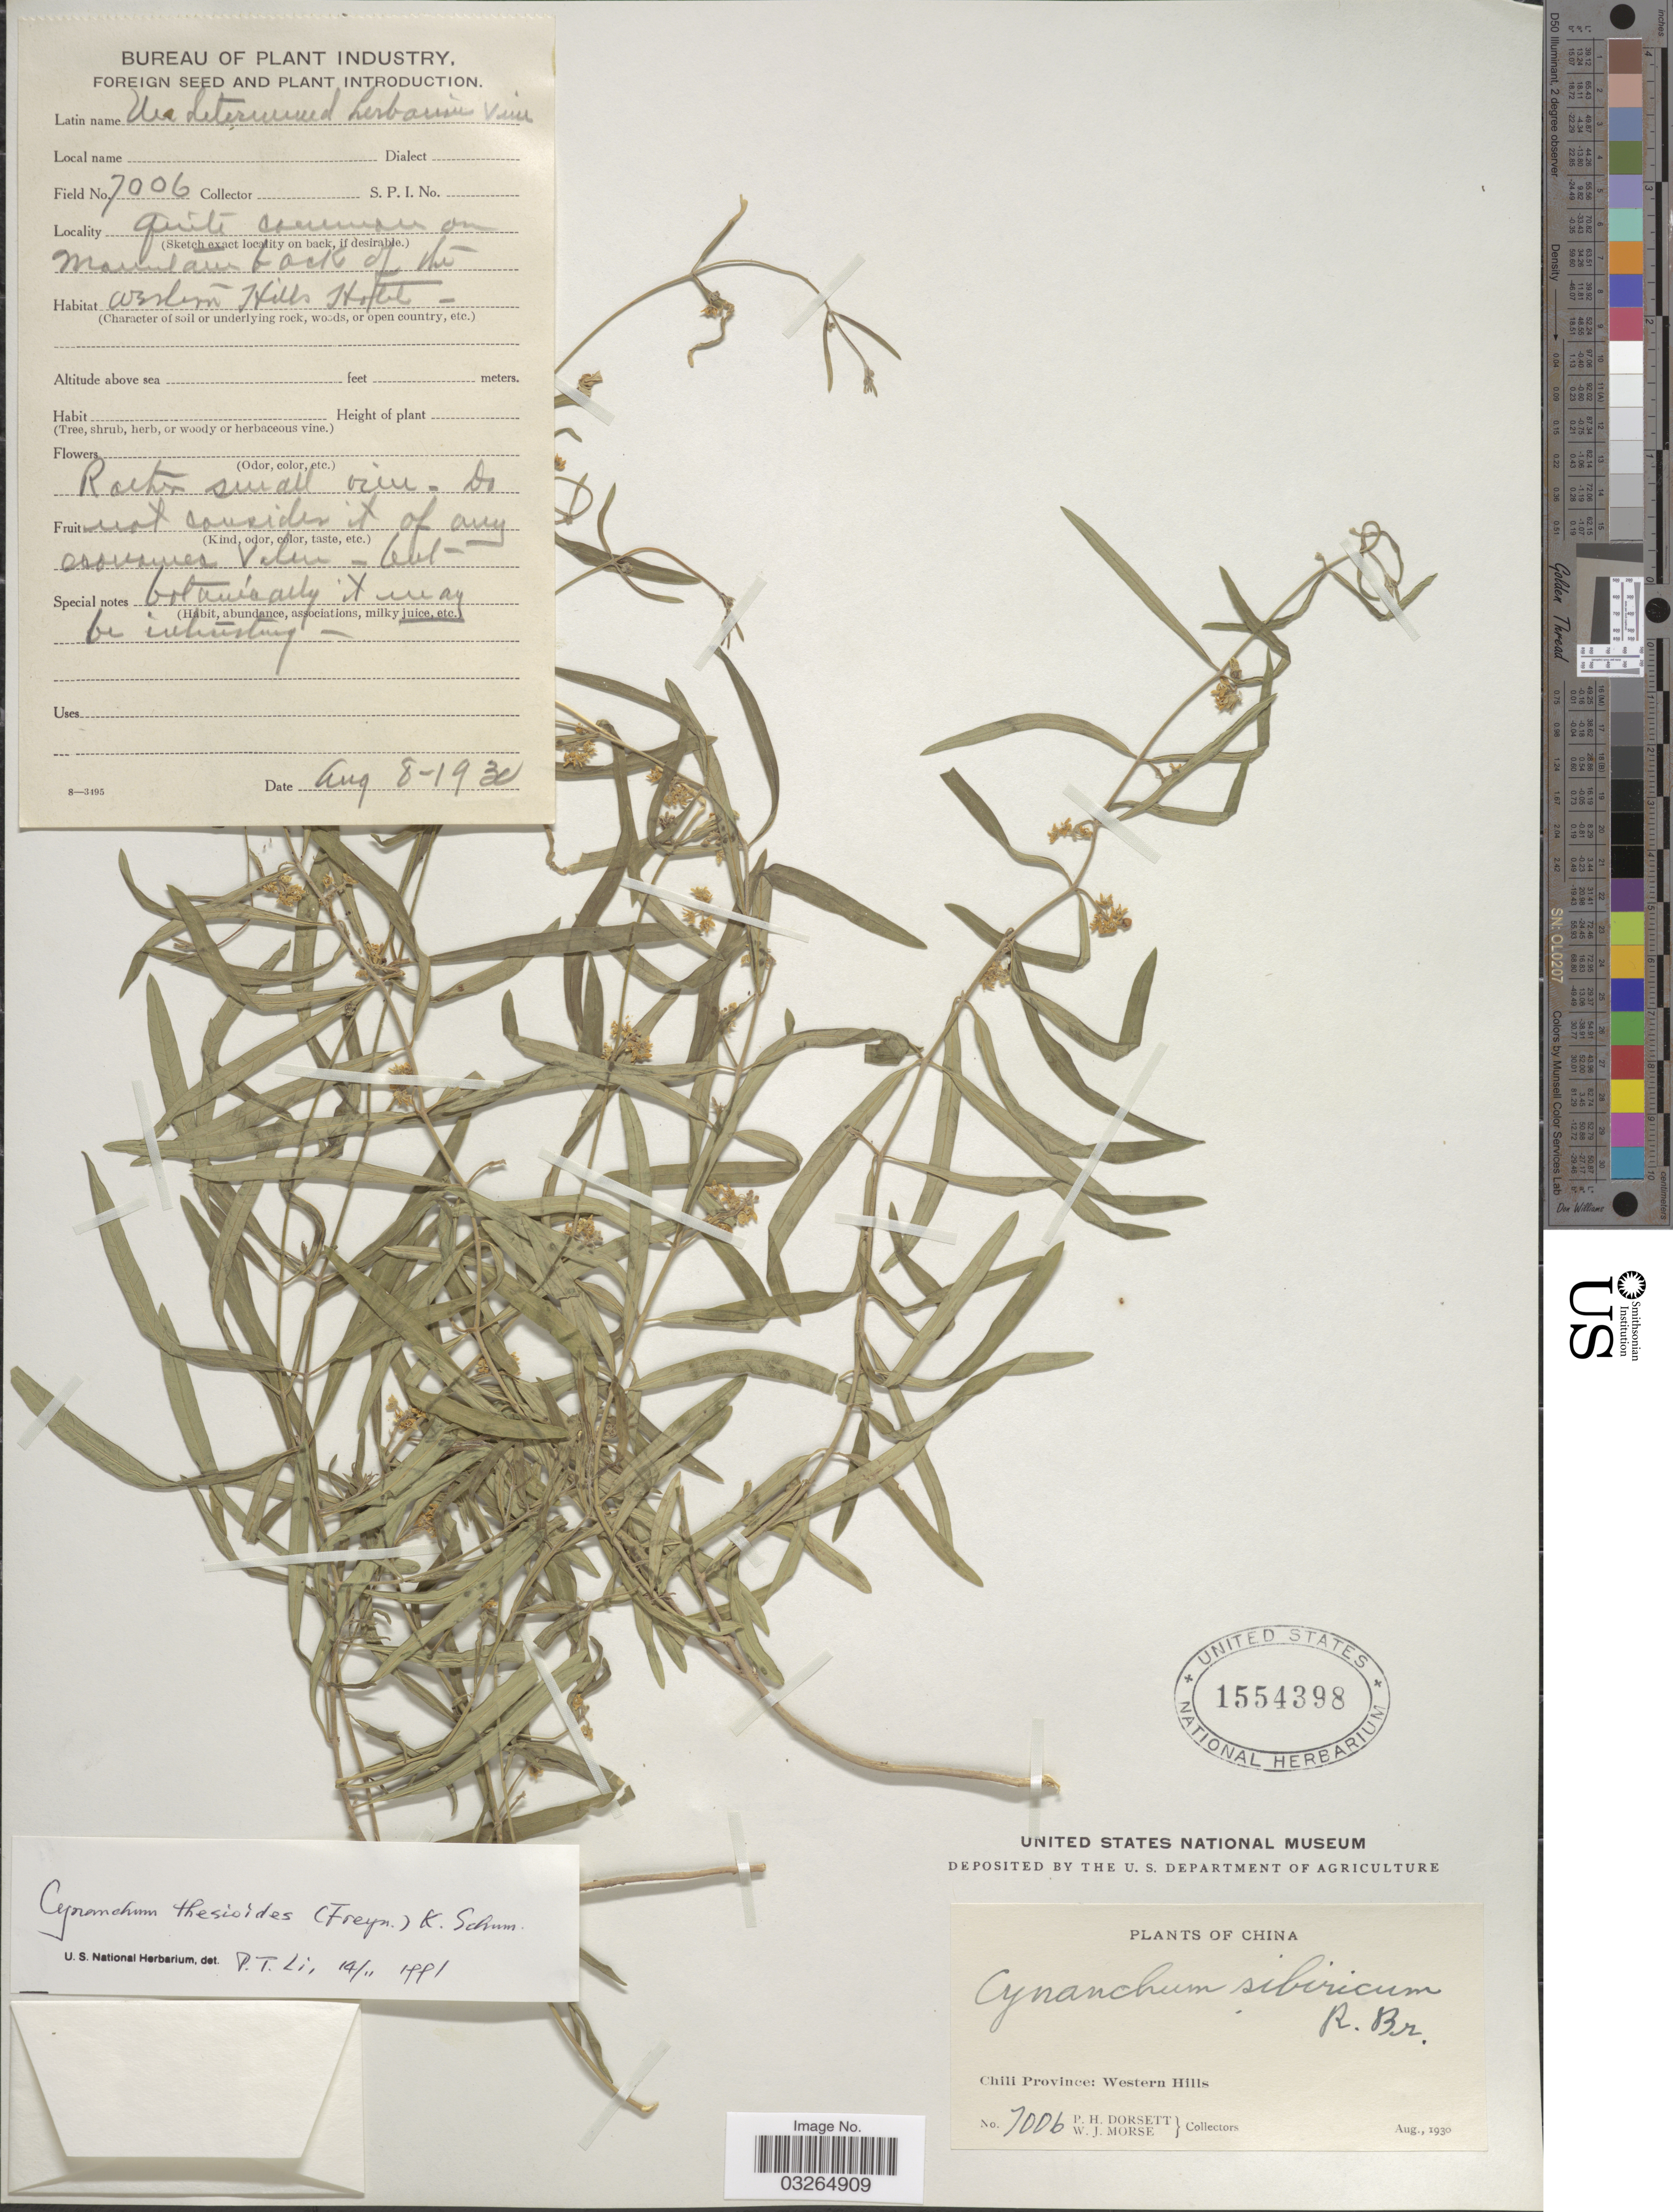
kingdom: Plantae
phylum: Tracheophyta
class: Magnoliopsida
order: Gentianales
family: Apocynaceae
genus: Cynanchum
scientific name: Cynanchum thesioides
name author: (Freyn) K. Schum.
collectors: P. H. Dorsett & W. J. Morse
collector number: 7006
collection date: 1930-08-08/1930-08-19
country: China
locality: Chili Province: Western Hills. Mountain back of the Western Hills Hotel.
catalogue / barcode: US 1554398